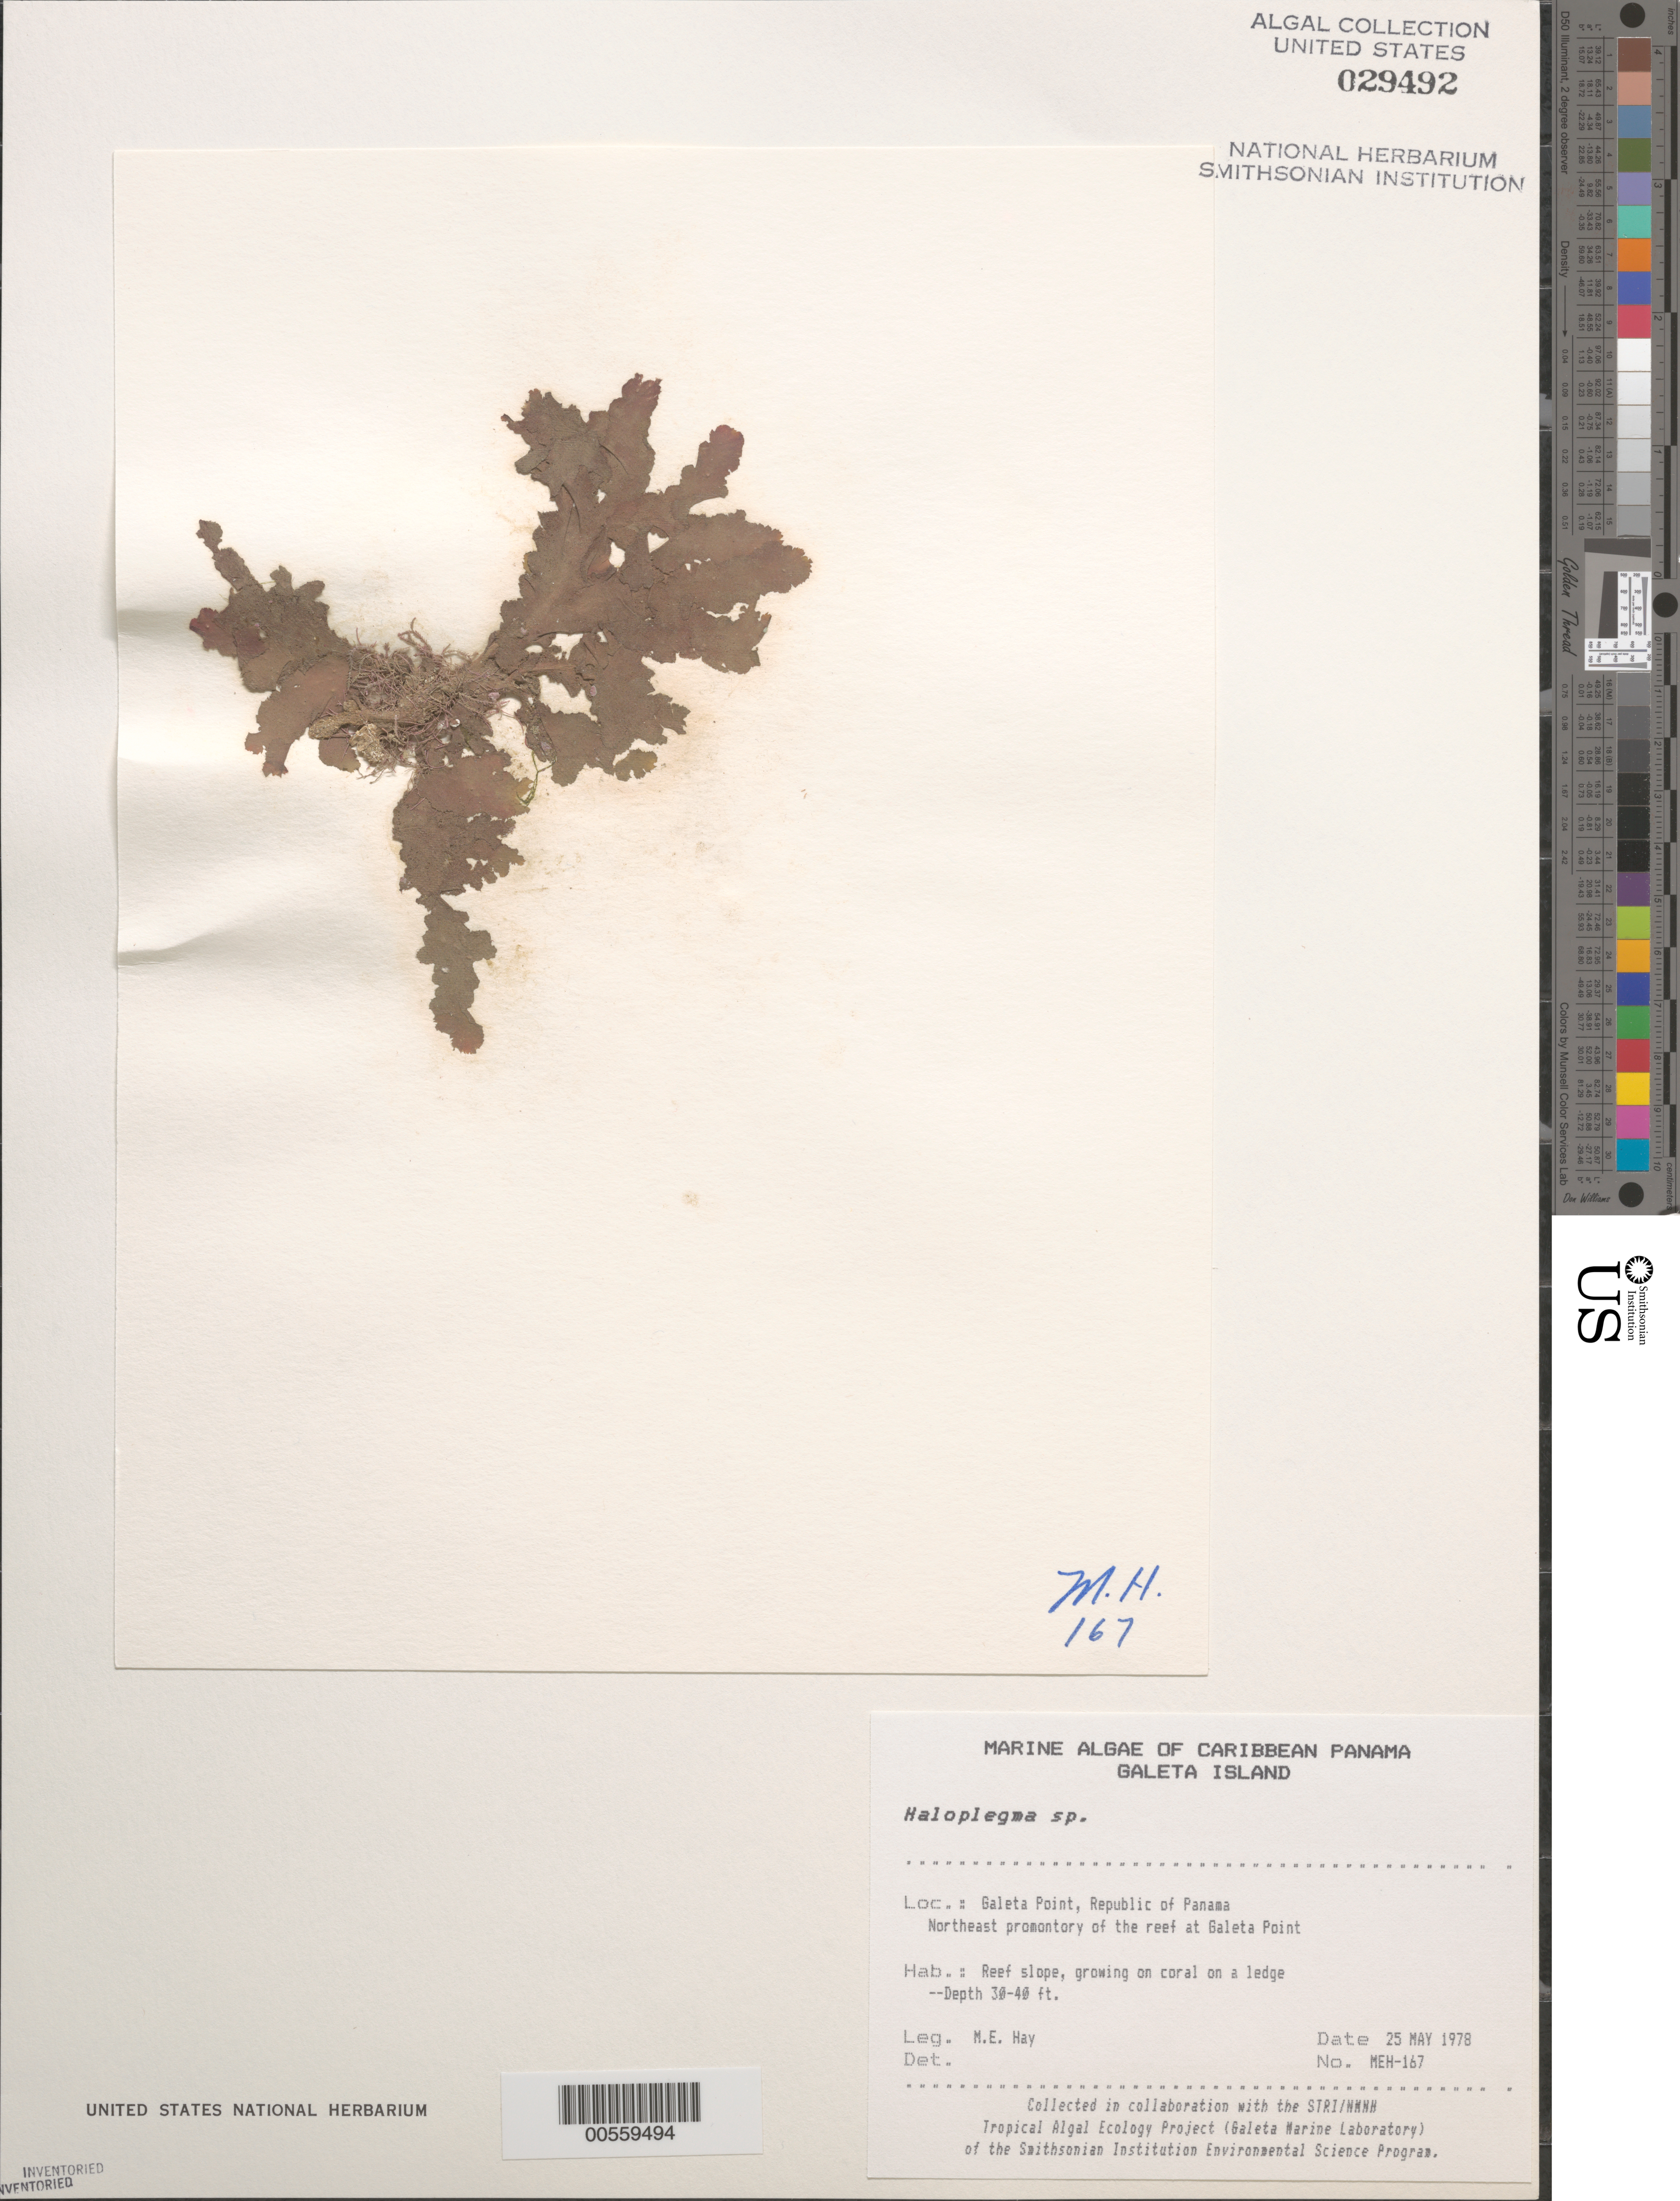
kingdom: Plantae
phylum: Rhodophyta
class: Florideophyceae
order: Ceramiales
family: Wrangeliaceae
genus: Haloplegma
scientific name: Haloplegma sp.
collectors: M. E. Hay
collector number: MEH-167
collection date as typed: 25 May 1978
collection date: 1978-05-25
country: Panama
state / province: Colón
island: Galeta Island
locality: Galeta Point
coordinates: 9 24' 18" N, 79 51' 48.5" W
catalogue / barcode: US 29492